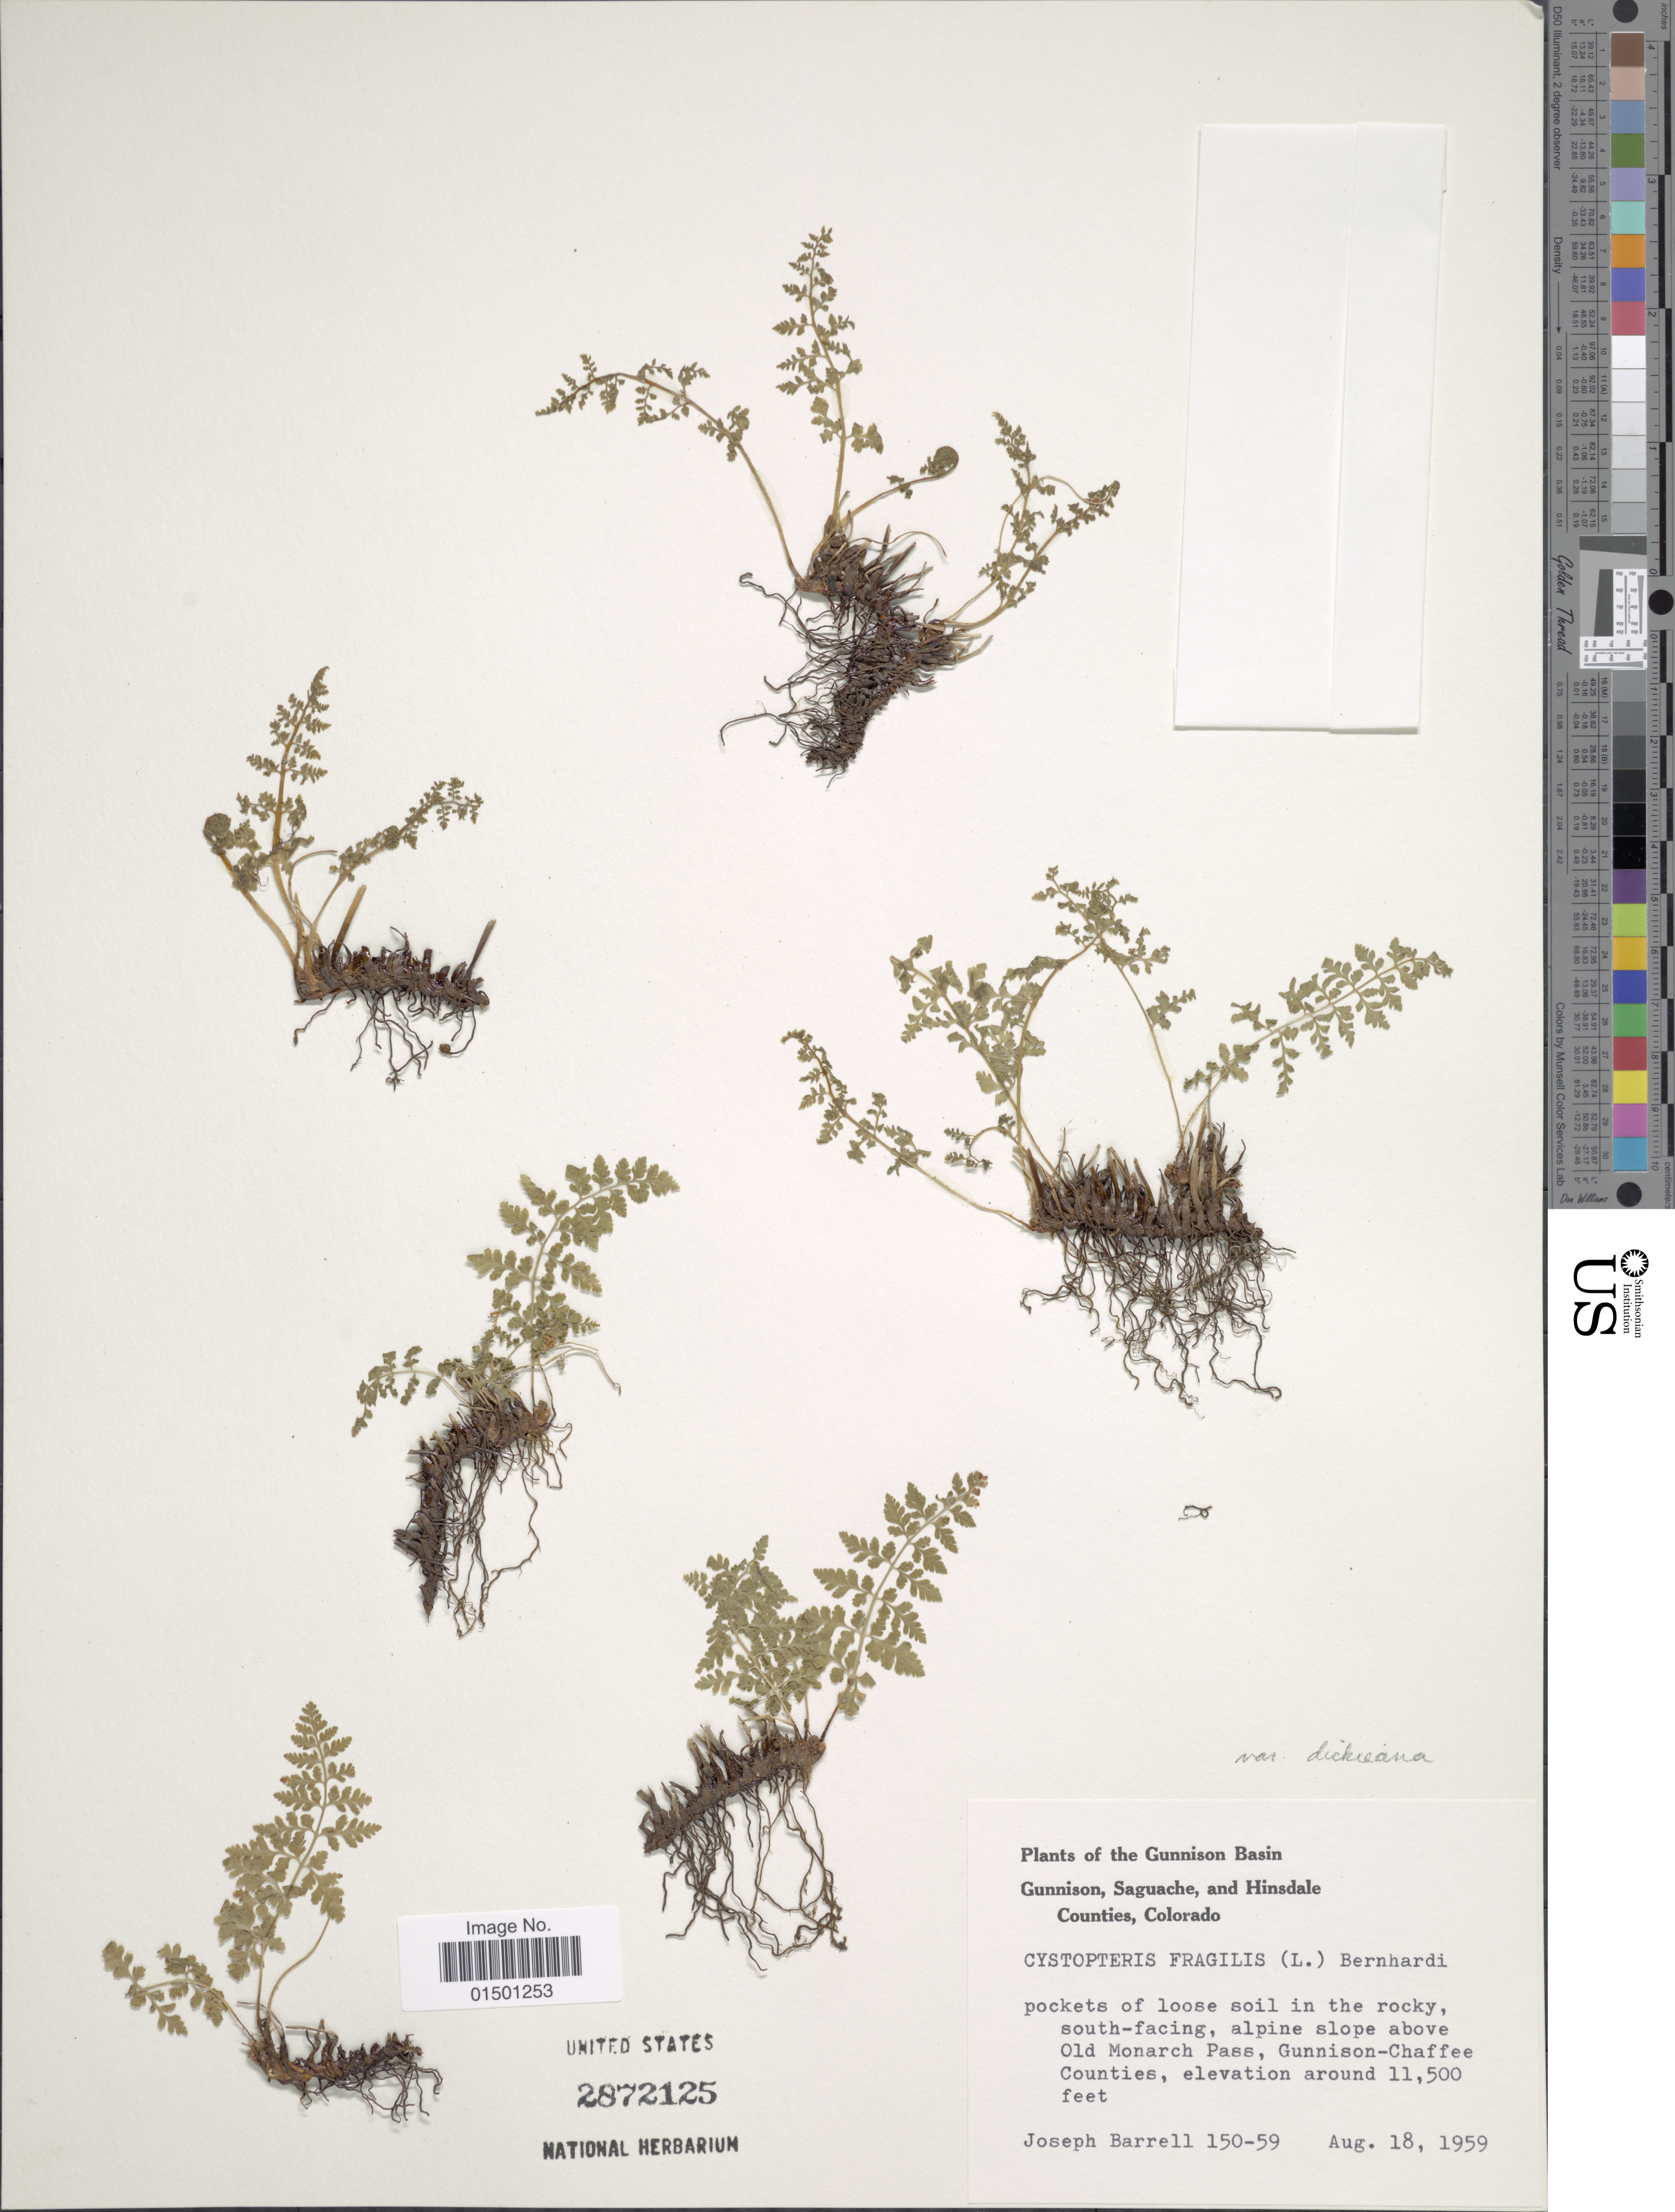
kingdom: Plantae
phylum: Tracheophyta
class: Polypodiopsida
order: Polypodiales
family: Cystopteridaceae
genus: Cystopteris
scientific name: Cystopteris fragilis var. dickieana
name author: B. Boivin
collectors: J. Barrell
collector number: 150-59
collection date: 1959-08-18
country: United States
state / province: Colorado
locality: Gunnison, Saguache, and Hinsdale Counties, alpine slopes above Old monarch Pass, Gunnison-Chaffee Counties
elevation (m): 3505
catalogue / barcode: US 2872125